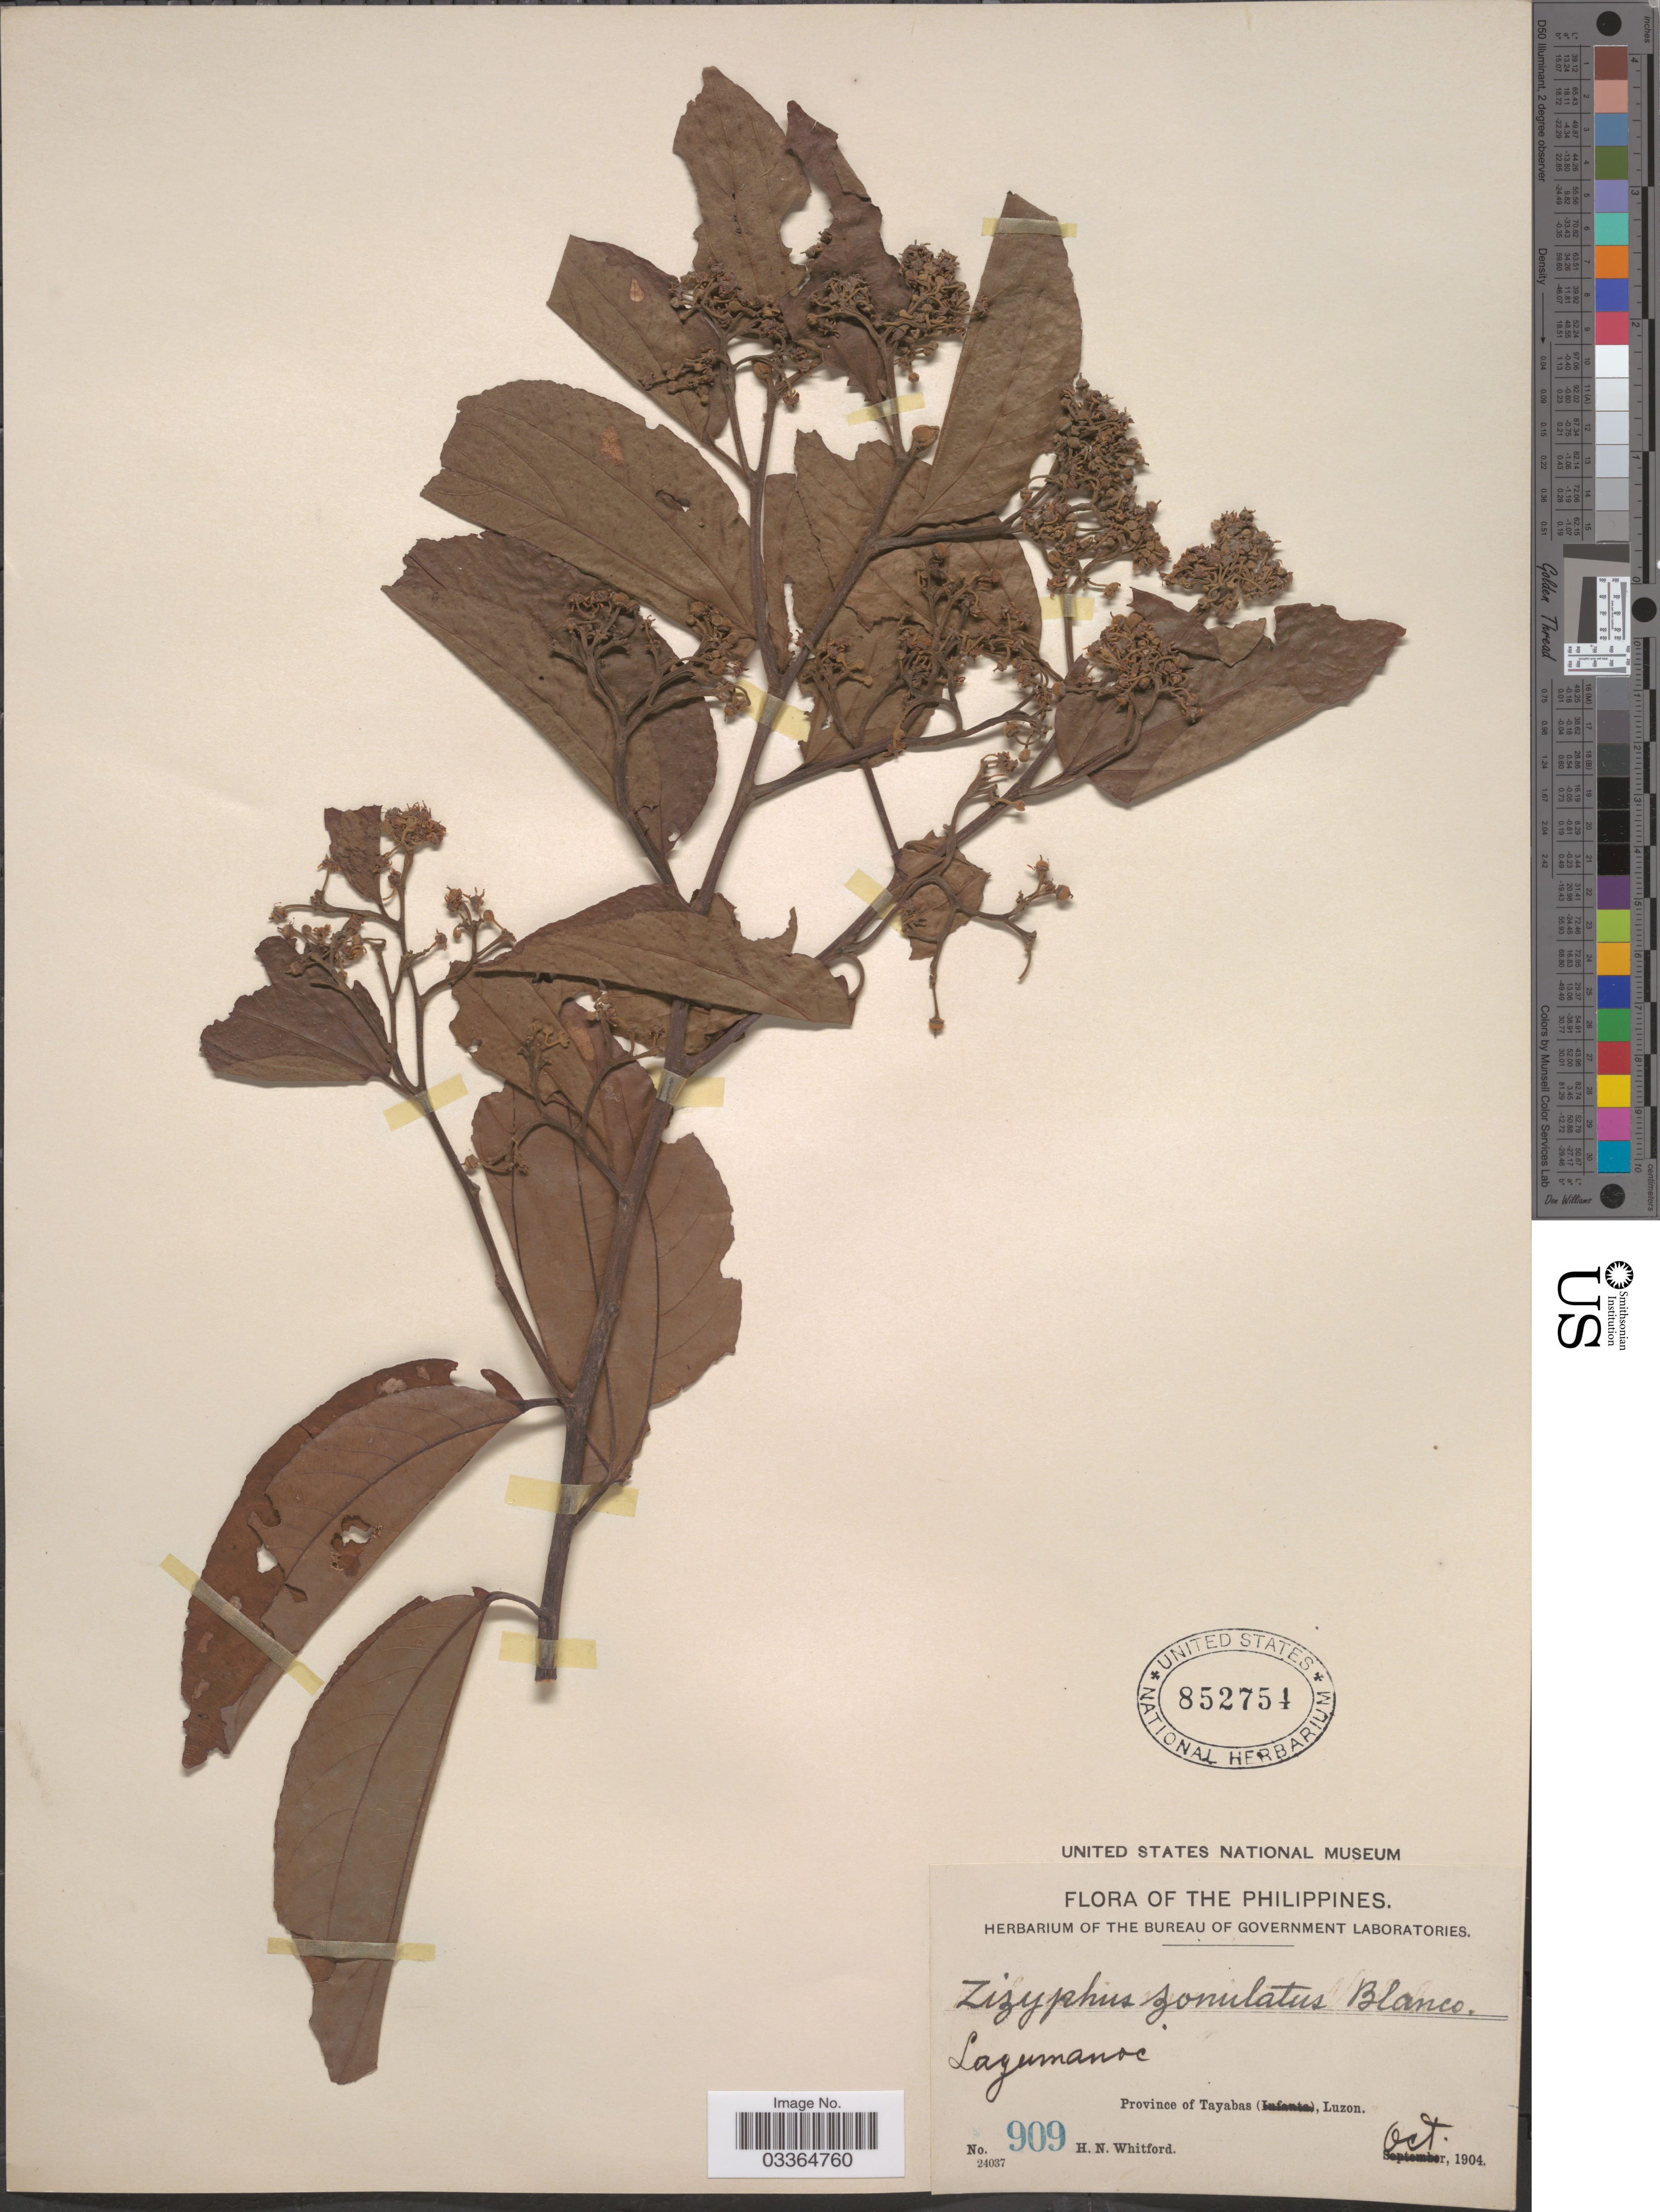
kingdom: Plantae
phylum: Tracheophyta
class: Magnoliopsida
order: Rosales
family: Rhamnaceae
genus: Ziziphus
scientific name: Ziziphus talanai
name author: (Blanco) Merr.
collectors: H. N. Whitford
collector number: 909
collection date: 1904-10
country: Philippines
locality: Lagumanoc . Province of Tayabas, Luzon.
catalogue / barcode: US 852754